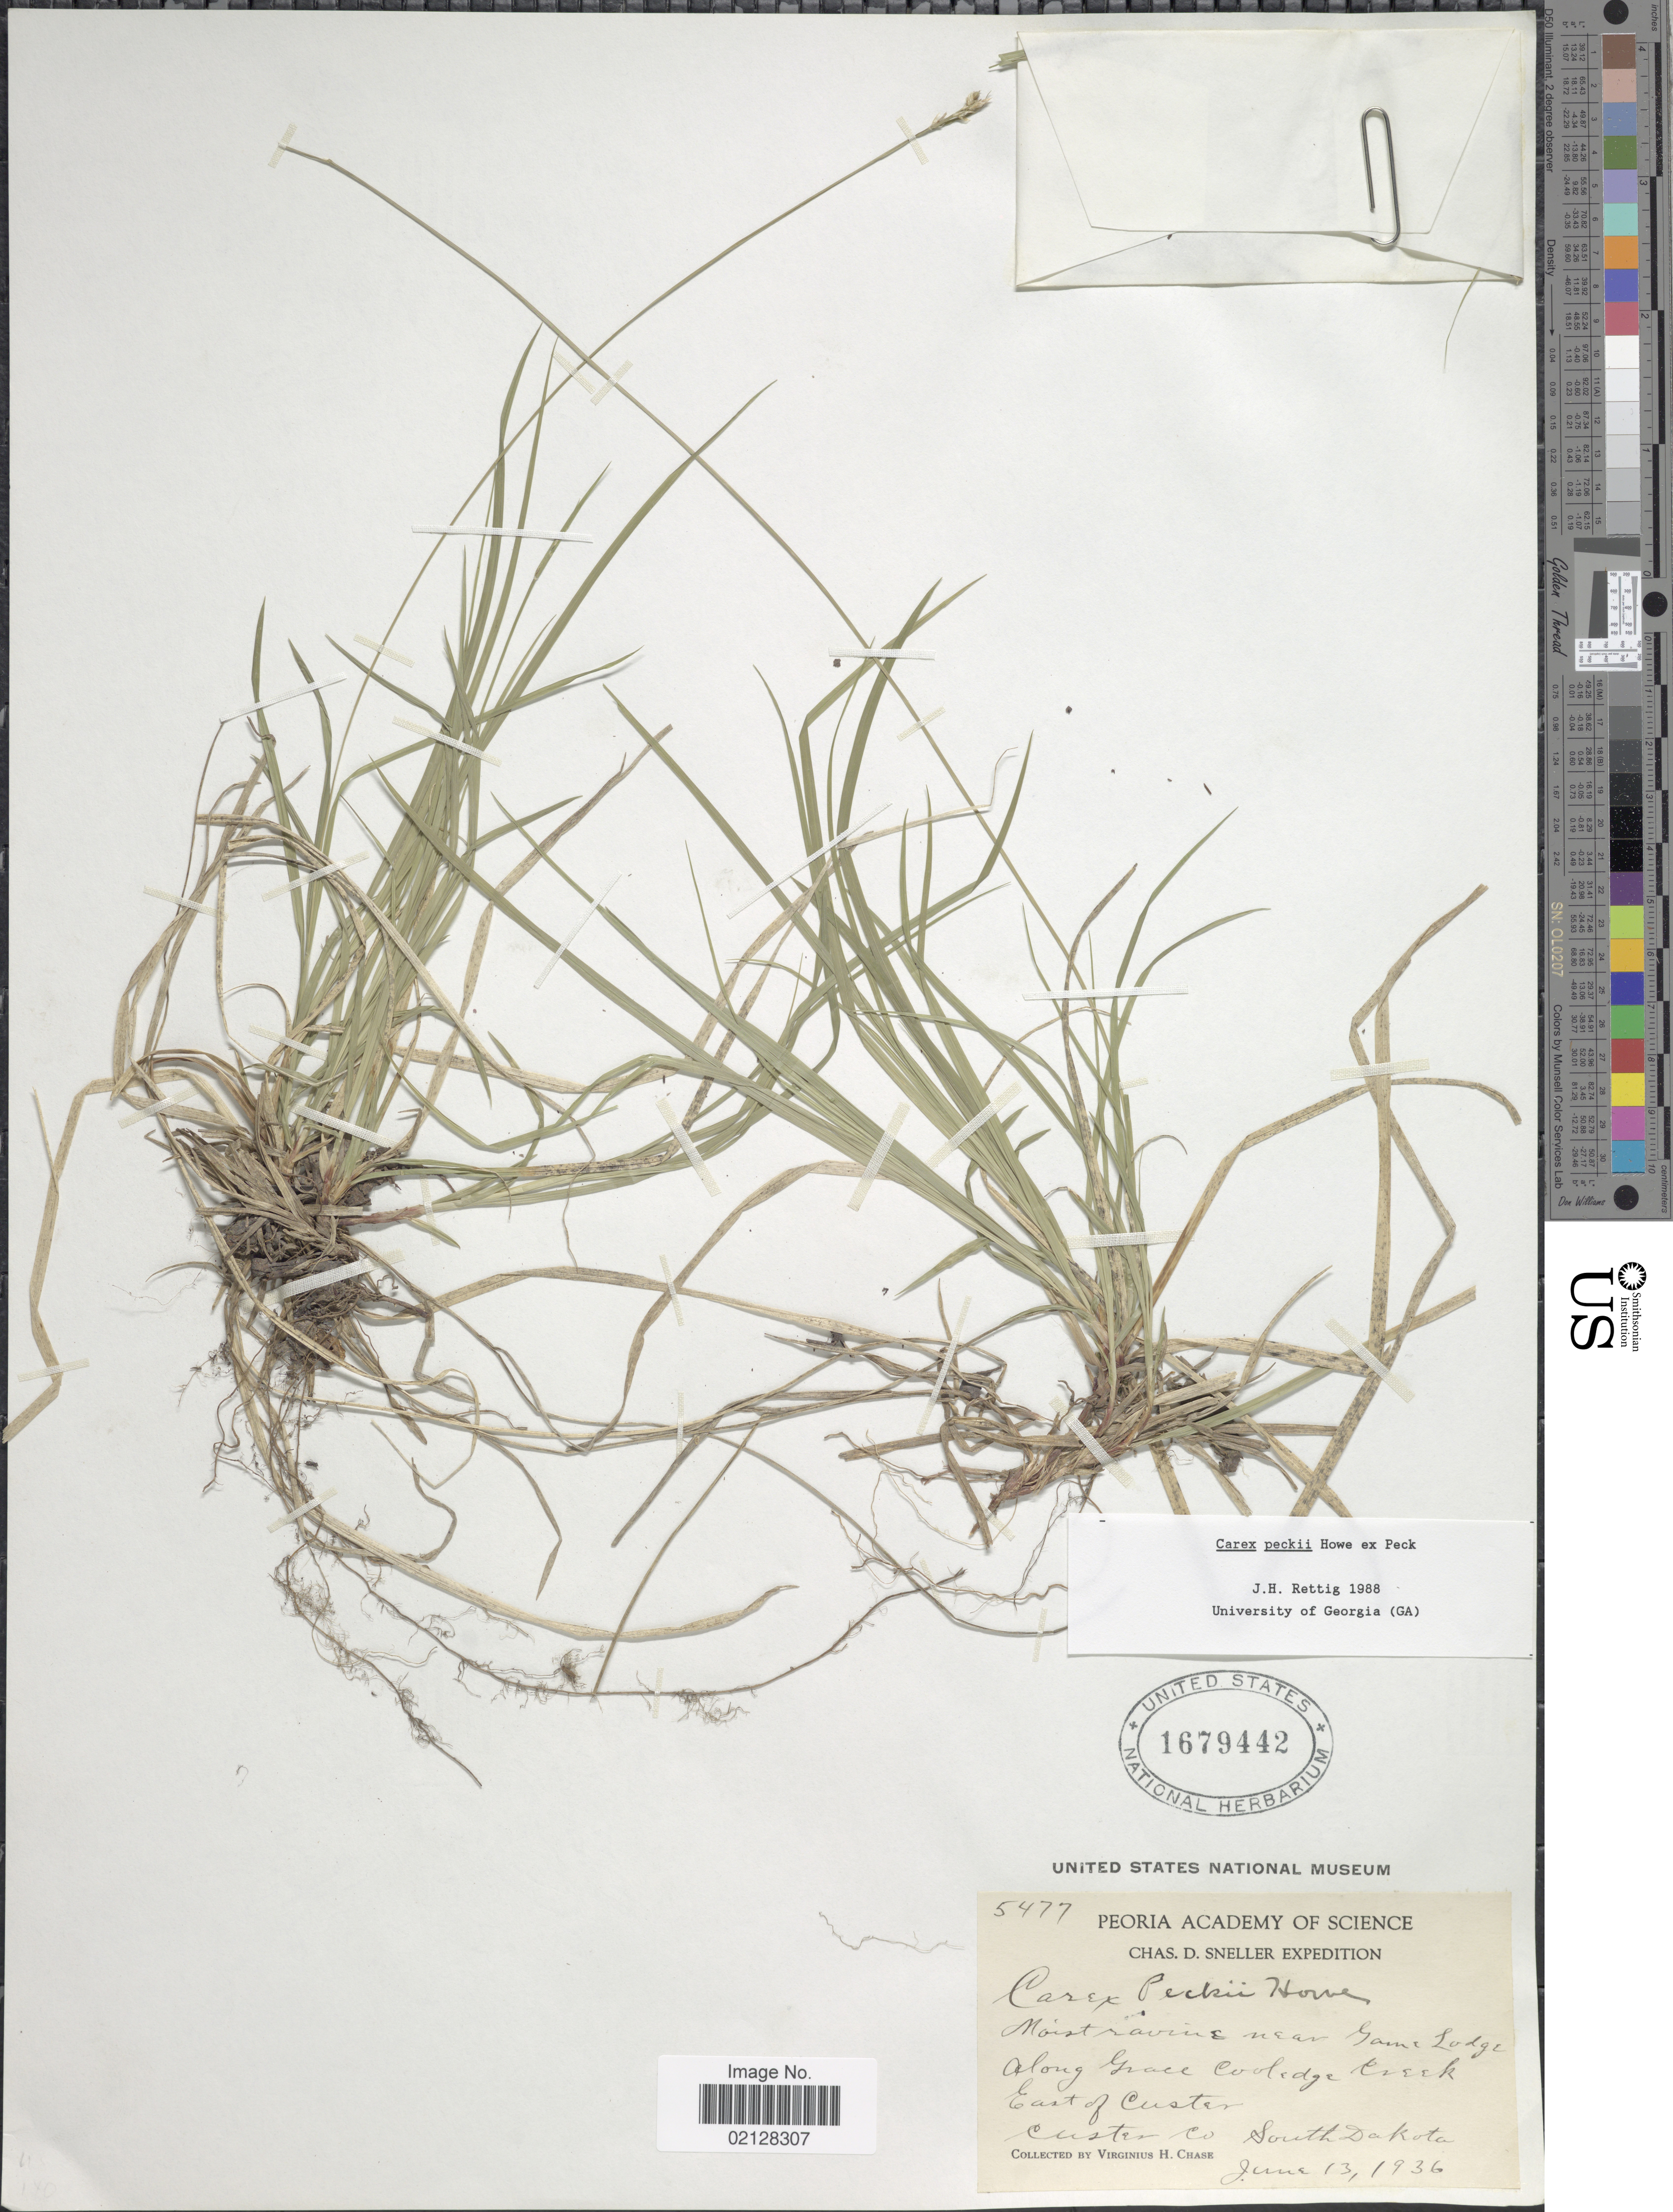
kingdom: Plantae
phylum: Tracheophyta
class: Liliopsida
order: Poales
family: Cyperaceae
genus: Carex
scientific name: Carex peckii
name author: Howe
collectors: V. H. Chase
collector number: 5477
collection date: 1936-06-13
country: United States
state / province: South Dakota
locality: Along Grace Cooledge Creek, East of Custer, Custer Co.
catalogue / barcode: US 1679442